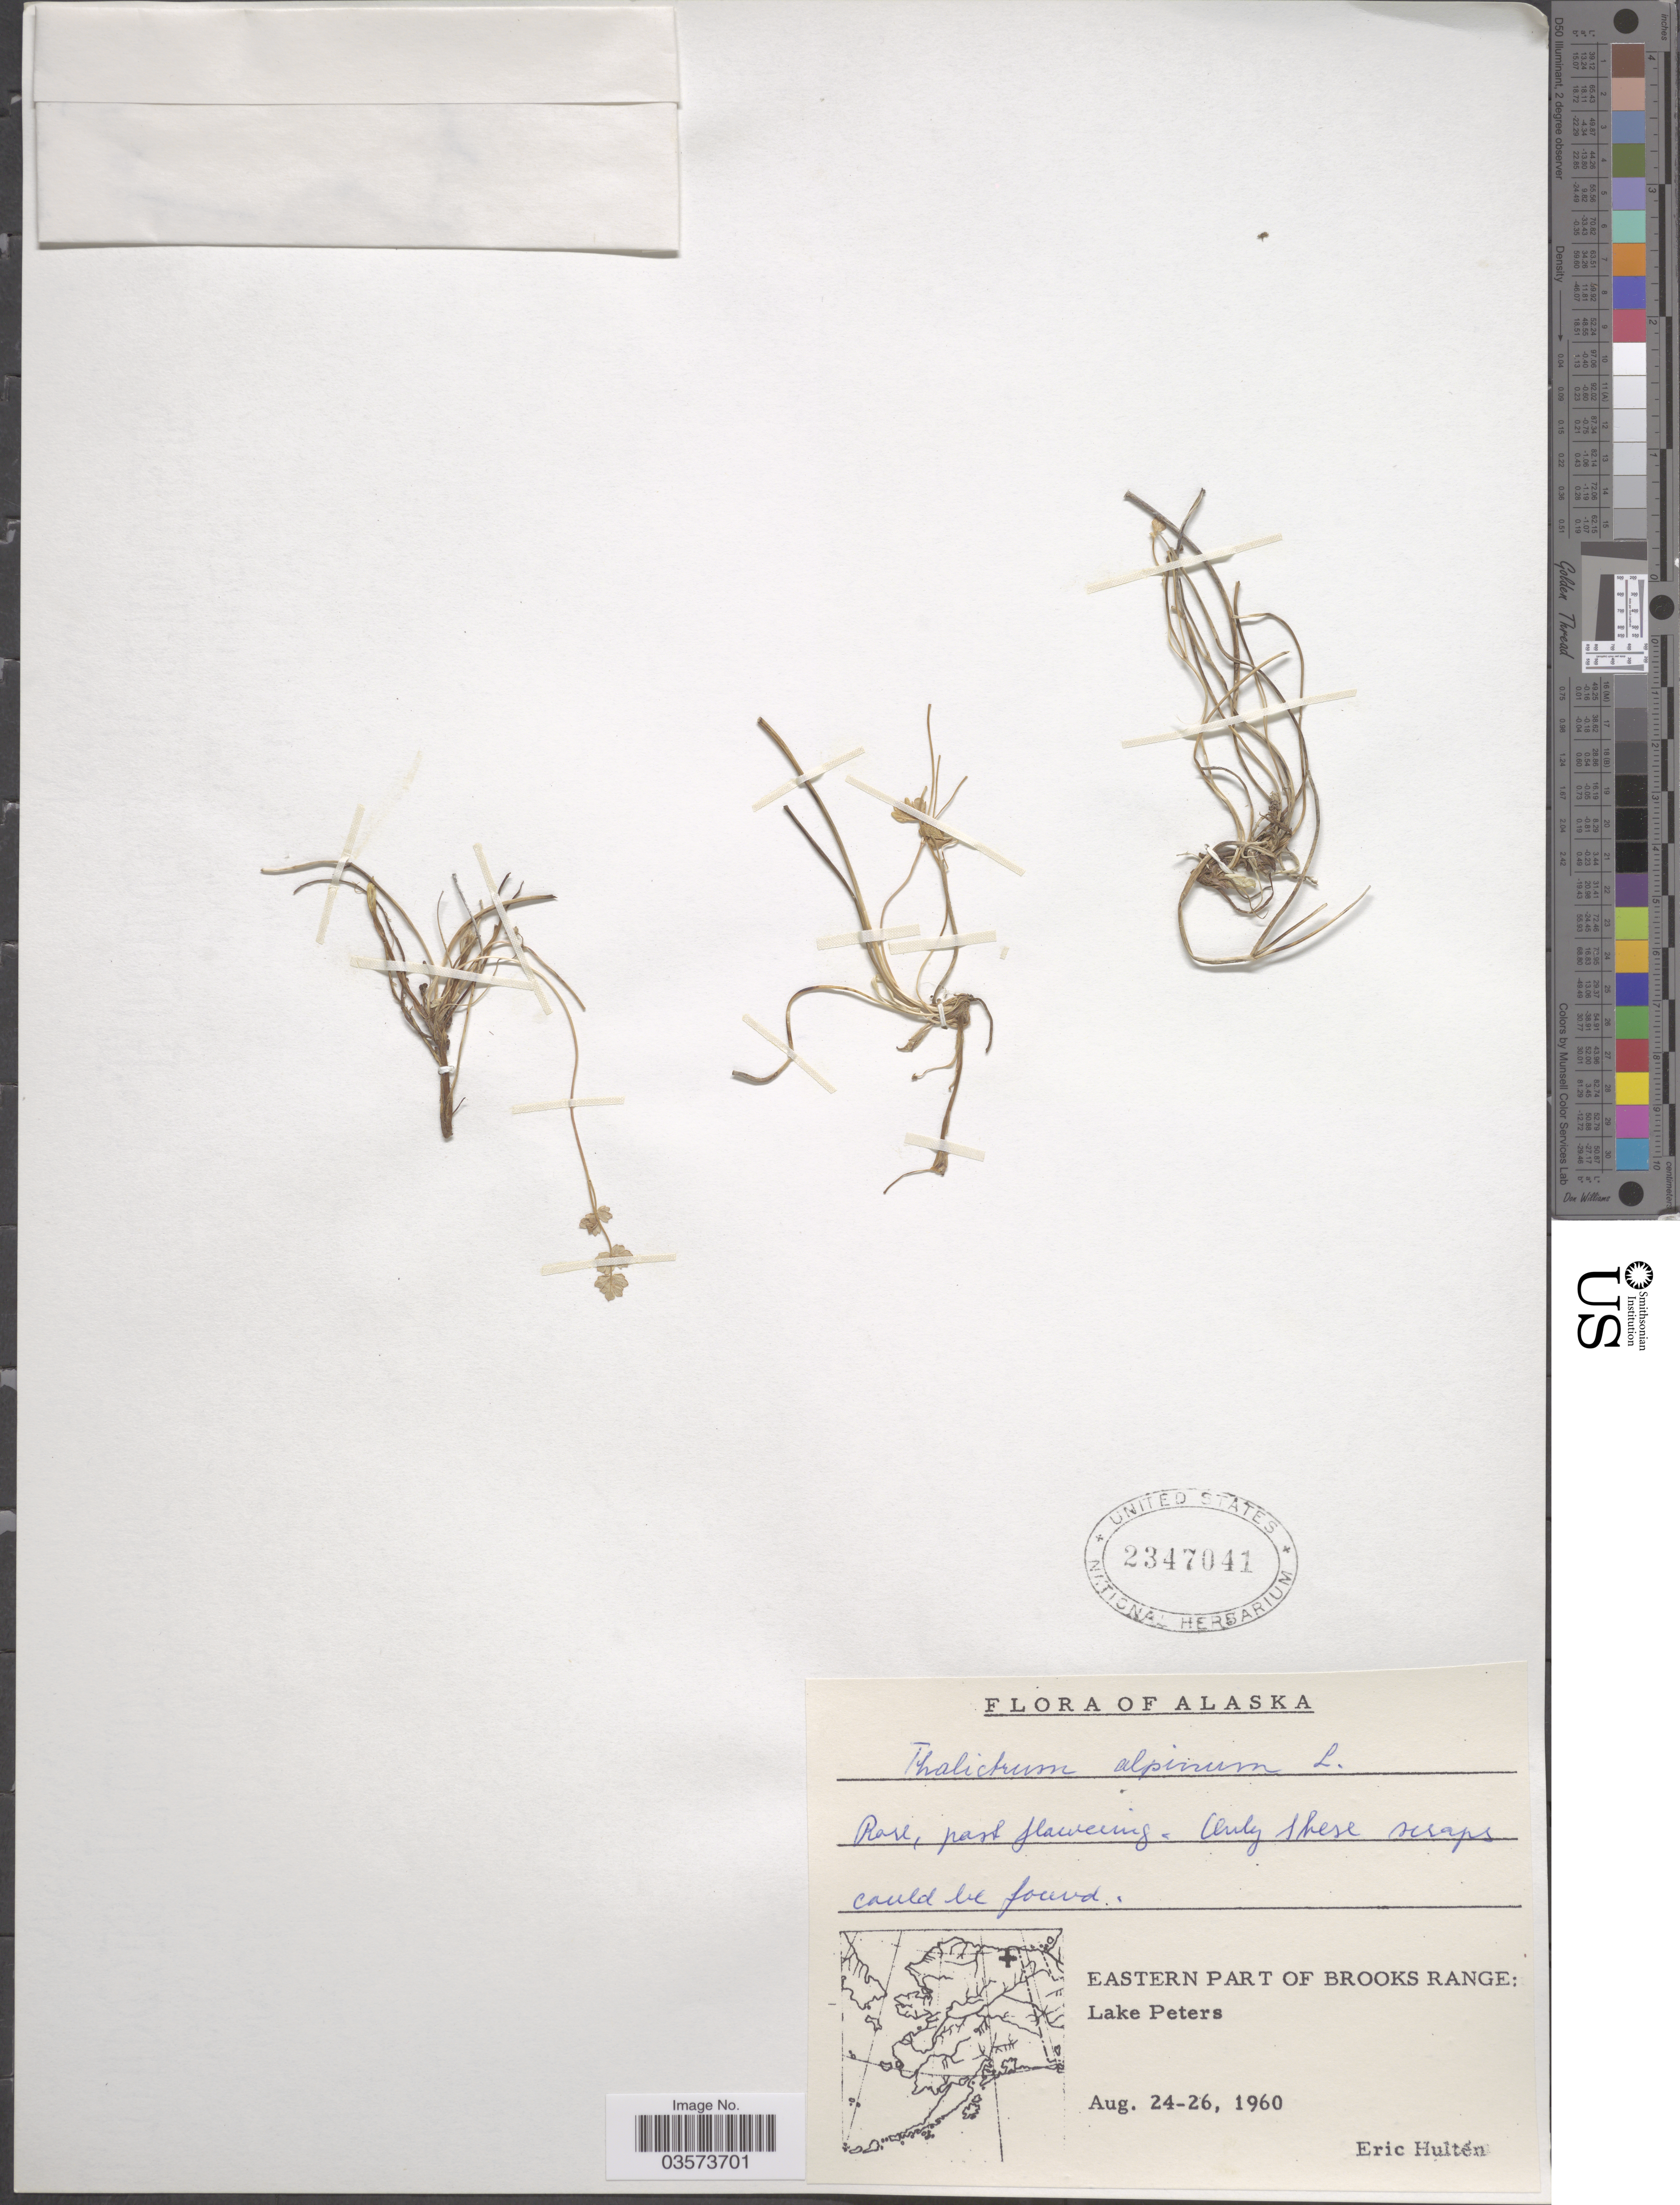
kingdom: Plantae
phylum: Tracheophyta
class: Magnoliopsida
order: Ranunculales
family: Ranunculaceae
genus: Thalictrum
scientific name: Thalictrum alpinum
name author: L.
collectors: E. G. Hultén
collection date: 1960-08-24/1960-08-26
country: United States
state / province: Alaska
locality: Eastern part of Brooks Range: Lake Peters.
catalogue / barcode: US 2347041